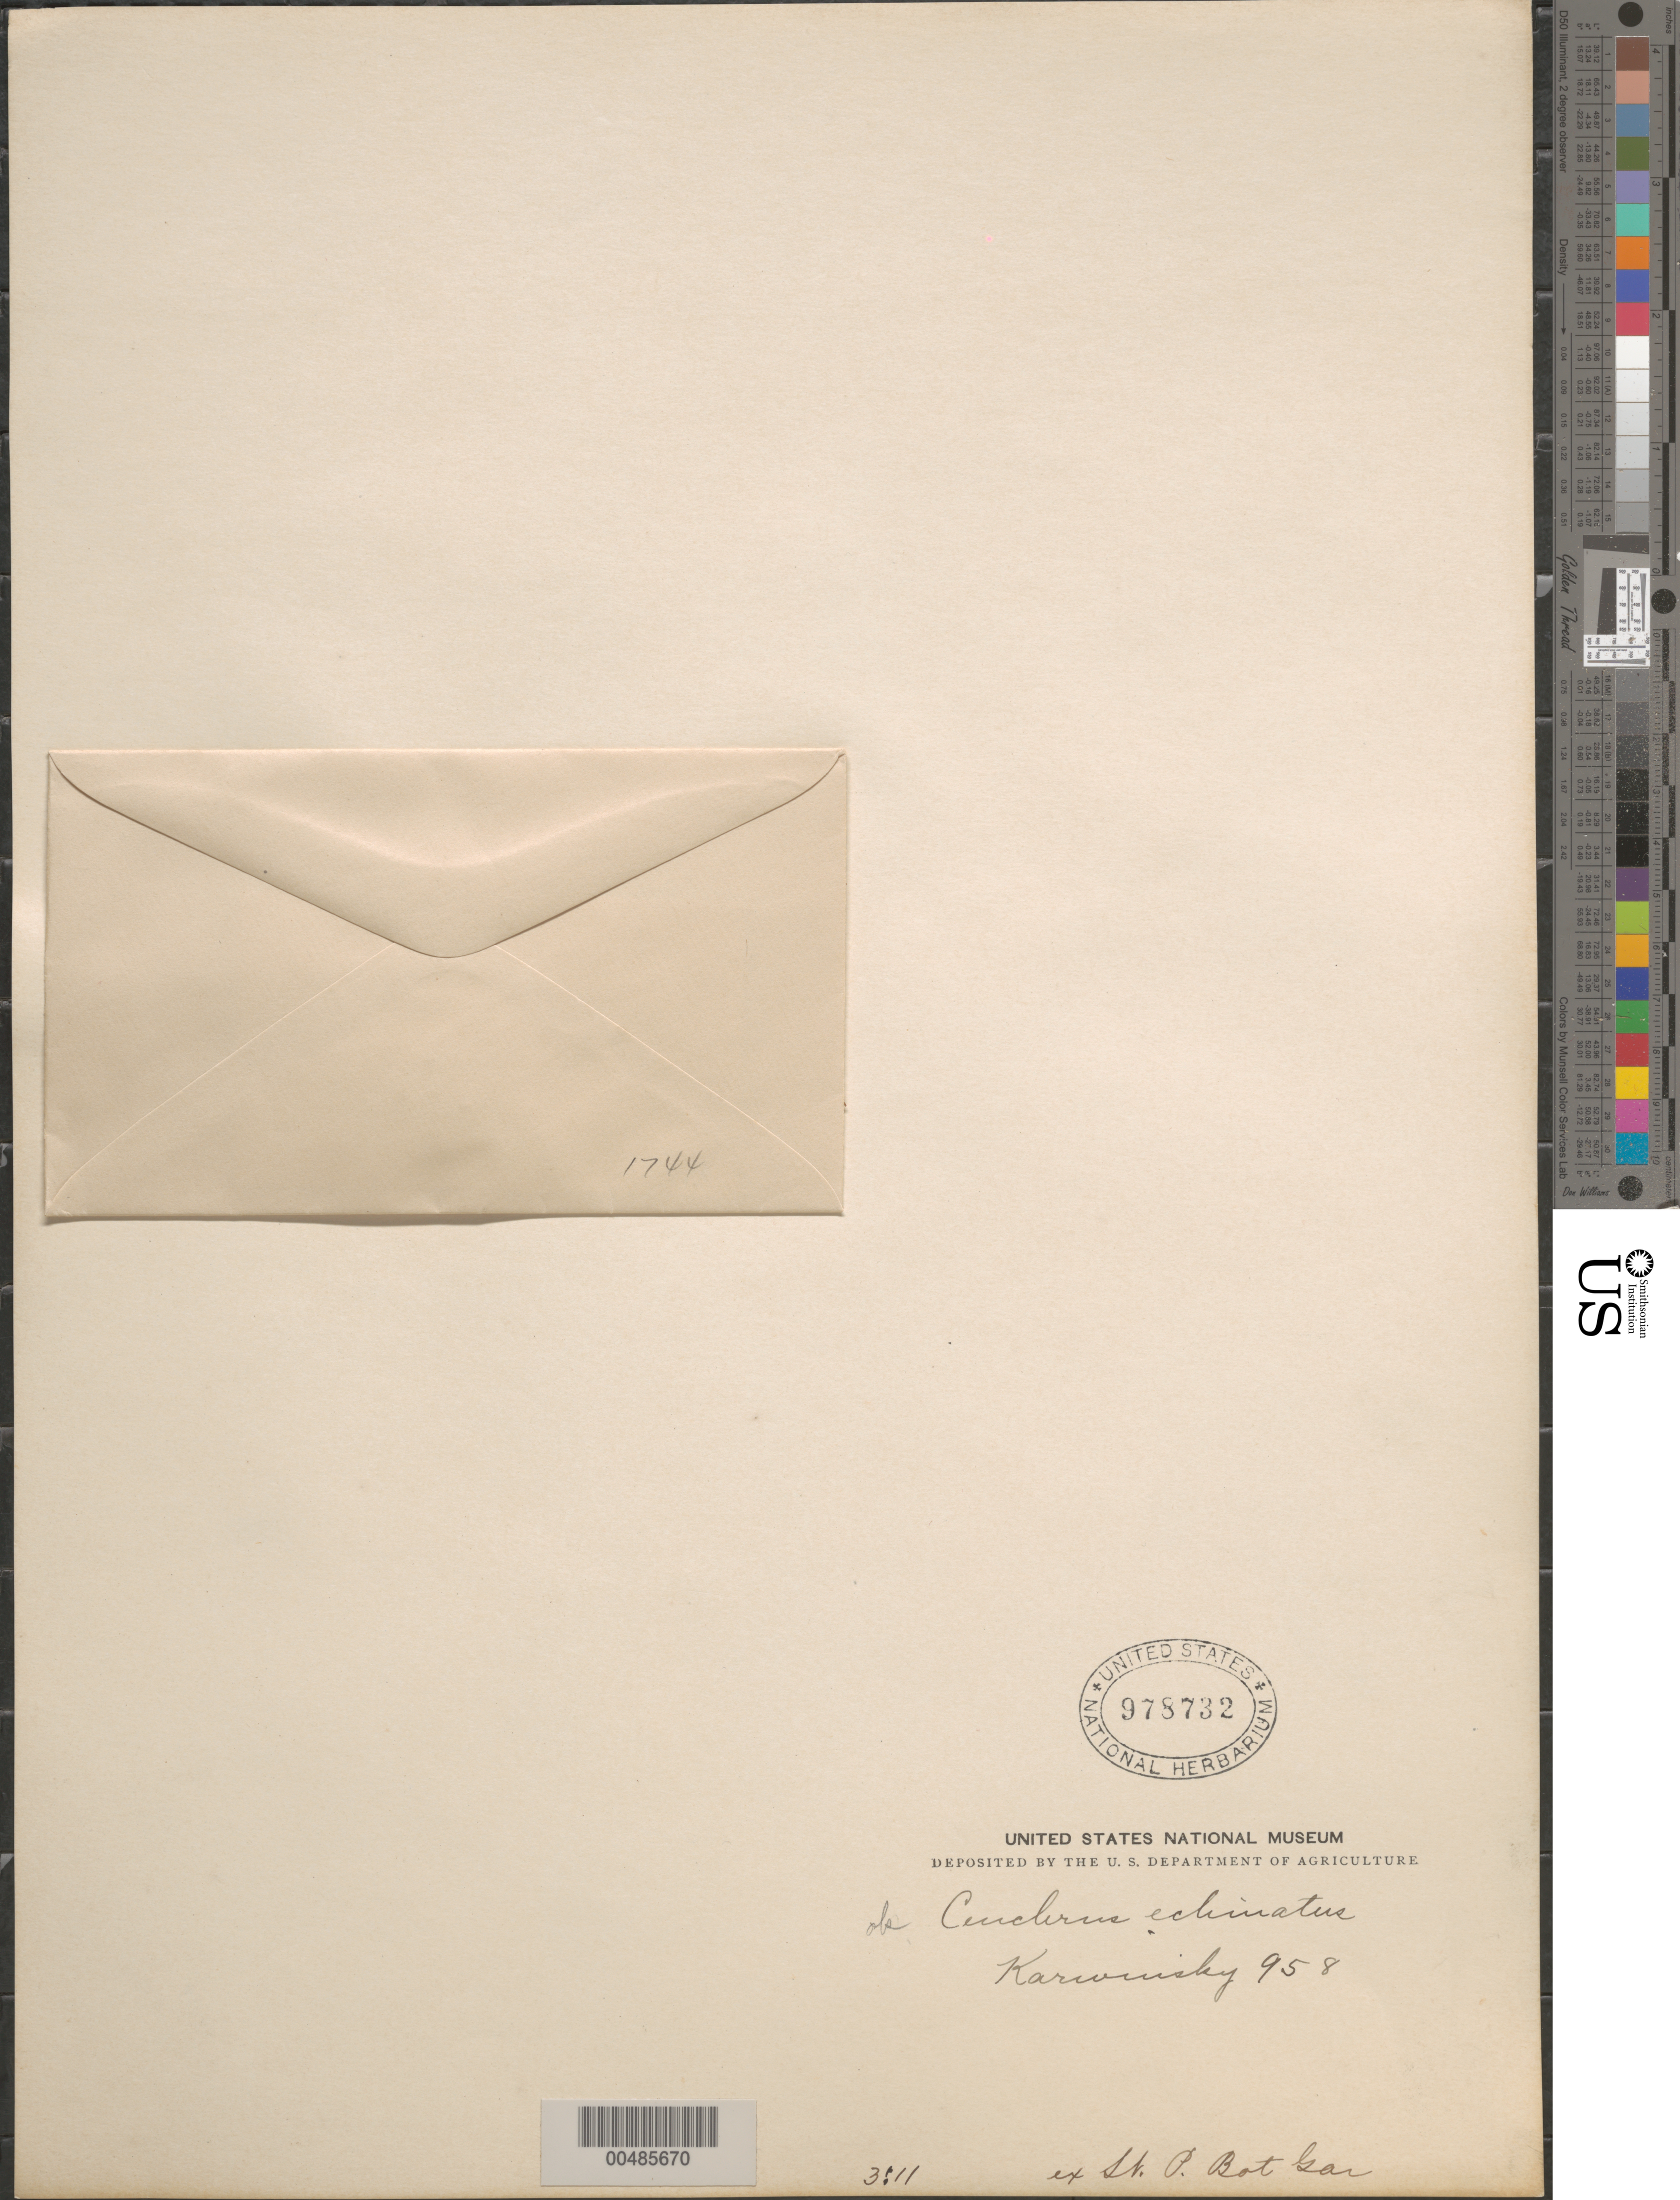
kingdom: Plantae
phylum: Tracheophyta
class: Liliopsida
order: Poales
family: Poaceae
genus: Cenchrus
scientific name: Cenchrus echinatus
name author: L.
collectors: W. F. Karwinski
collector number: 958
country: Mexico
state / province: Durango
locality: San Ramon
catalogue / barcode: US 978732